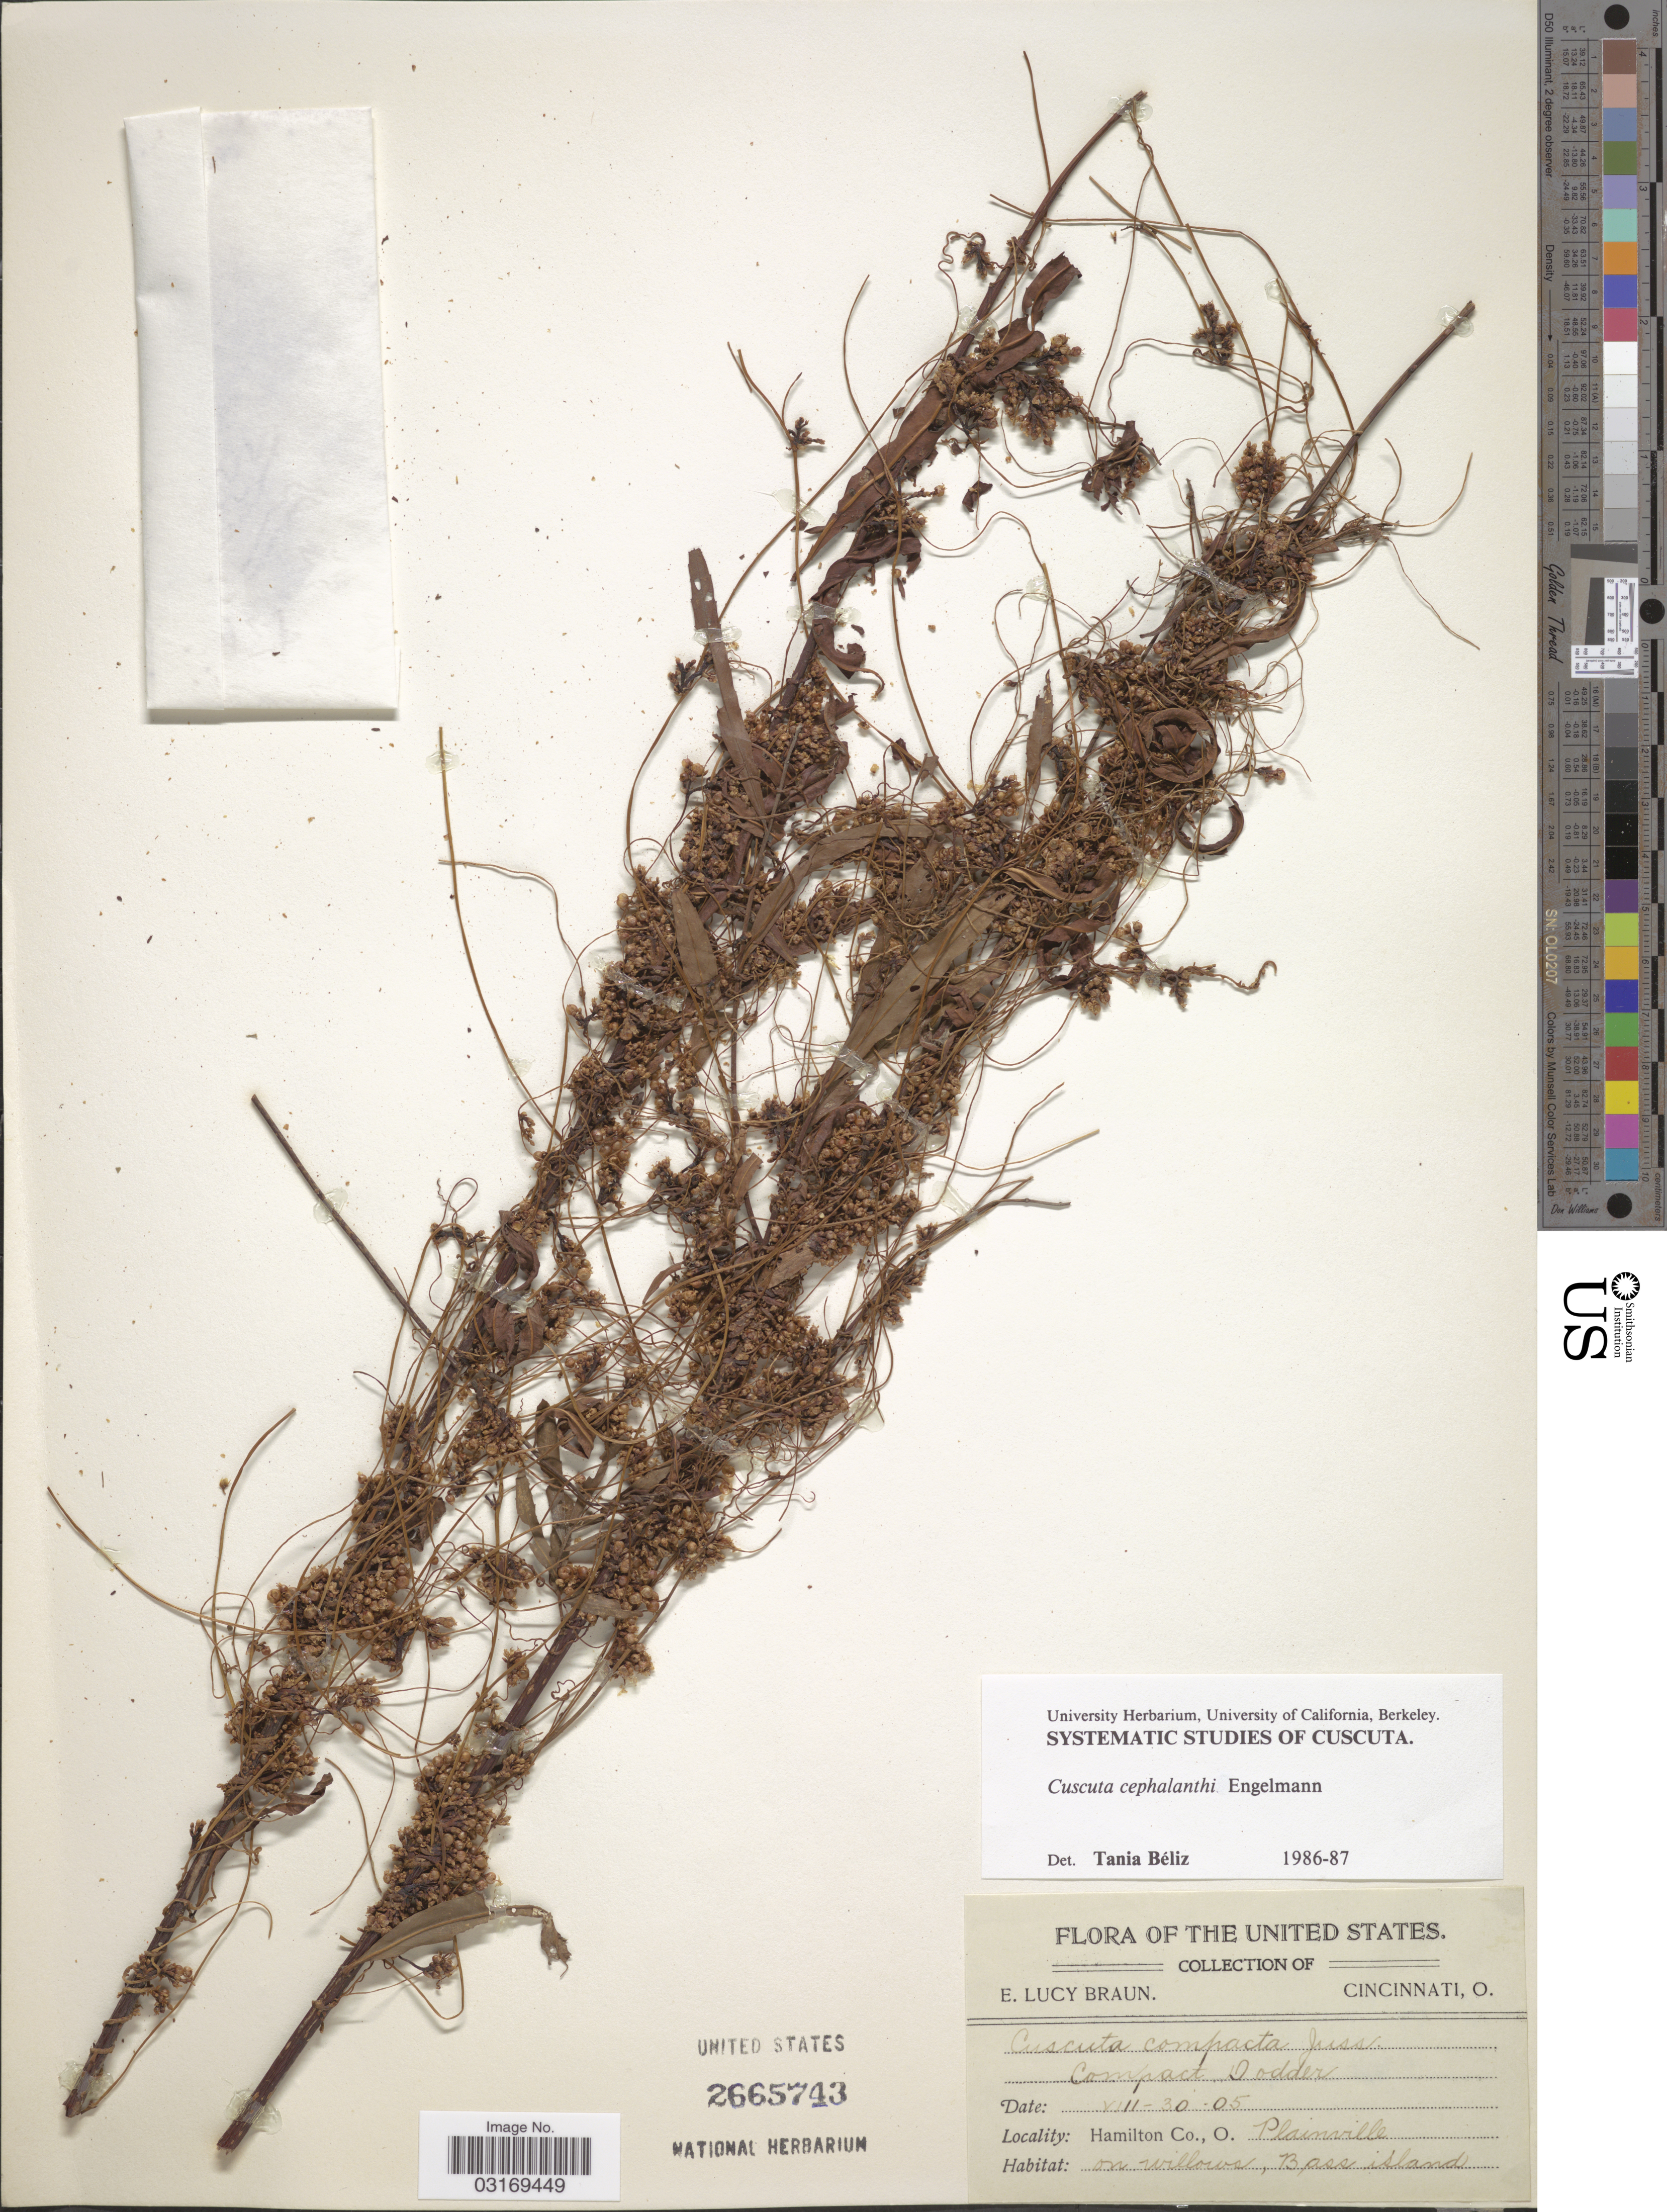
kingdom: Plantae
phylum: Tracheophyta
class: Magnoliopsida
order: Solanales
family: Convolvulaceae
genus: Cuscuta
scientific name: Cuscuta cephalanthi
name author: Engelm.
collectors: E. L. Braun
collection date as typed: Transcribed d/m/y: 30/8/5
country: United States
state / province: Ohio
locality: Hailton Co., Plainville on willows, Bass islands.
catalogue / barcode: US 2665743